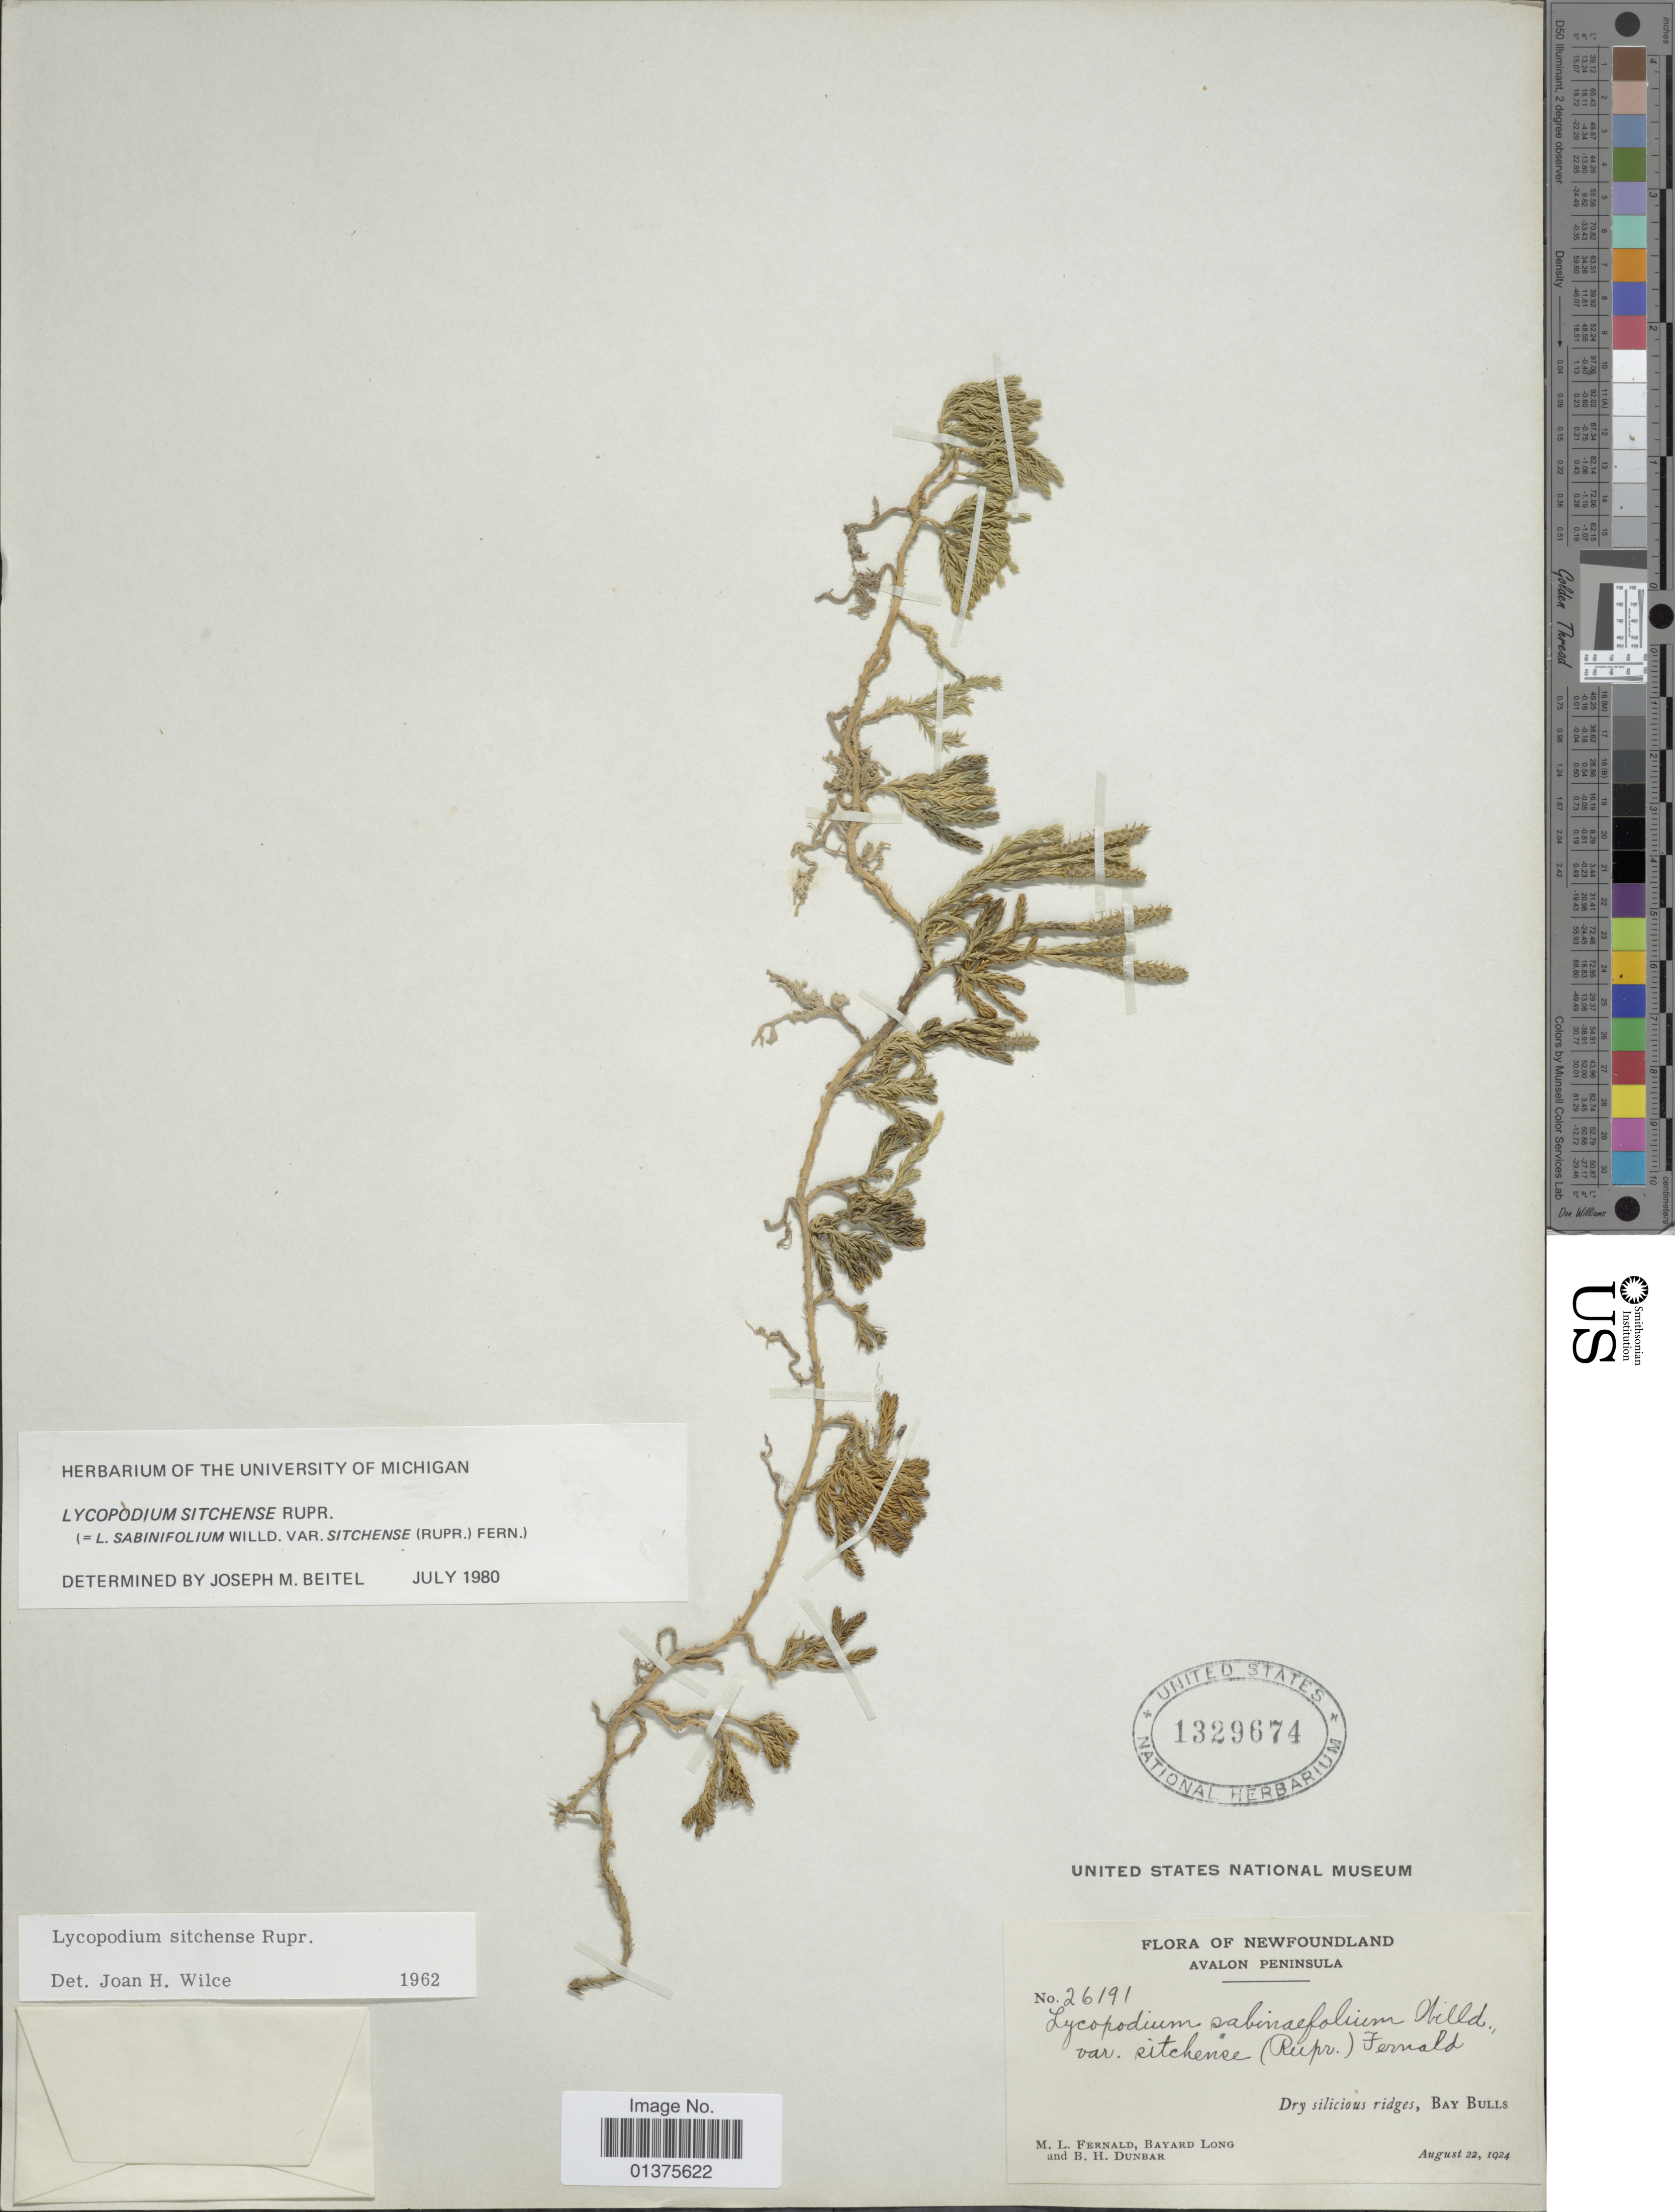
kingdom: Plantae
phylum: Tracheophyta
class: Lycopodiopsida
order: Lycopodiales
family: Lycopodiaceae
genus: Diphasiastrum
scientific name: Diphasiastrum sitchense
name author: (Rupr.) Holub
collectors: M. L. Fernald & B. Long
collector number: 26191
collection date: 1924-08-22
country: Canada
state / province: Newfoundland and Labrador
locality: Avalon Peninsula, Dry silicious ridges, Bay Bulls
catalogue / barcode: US 1329674